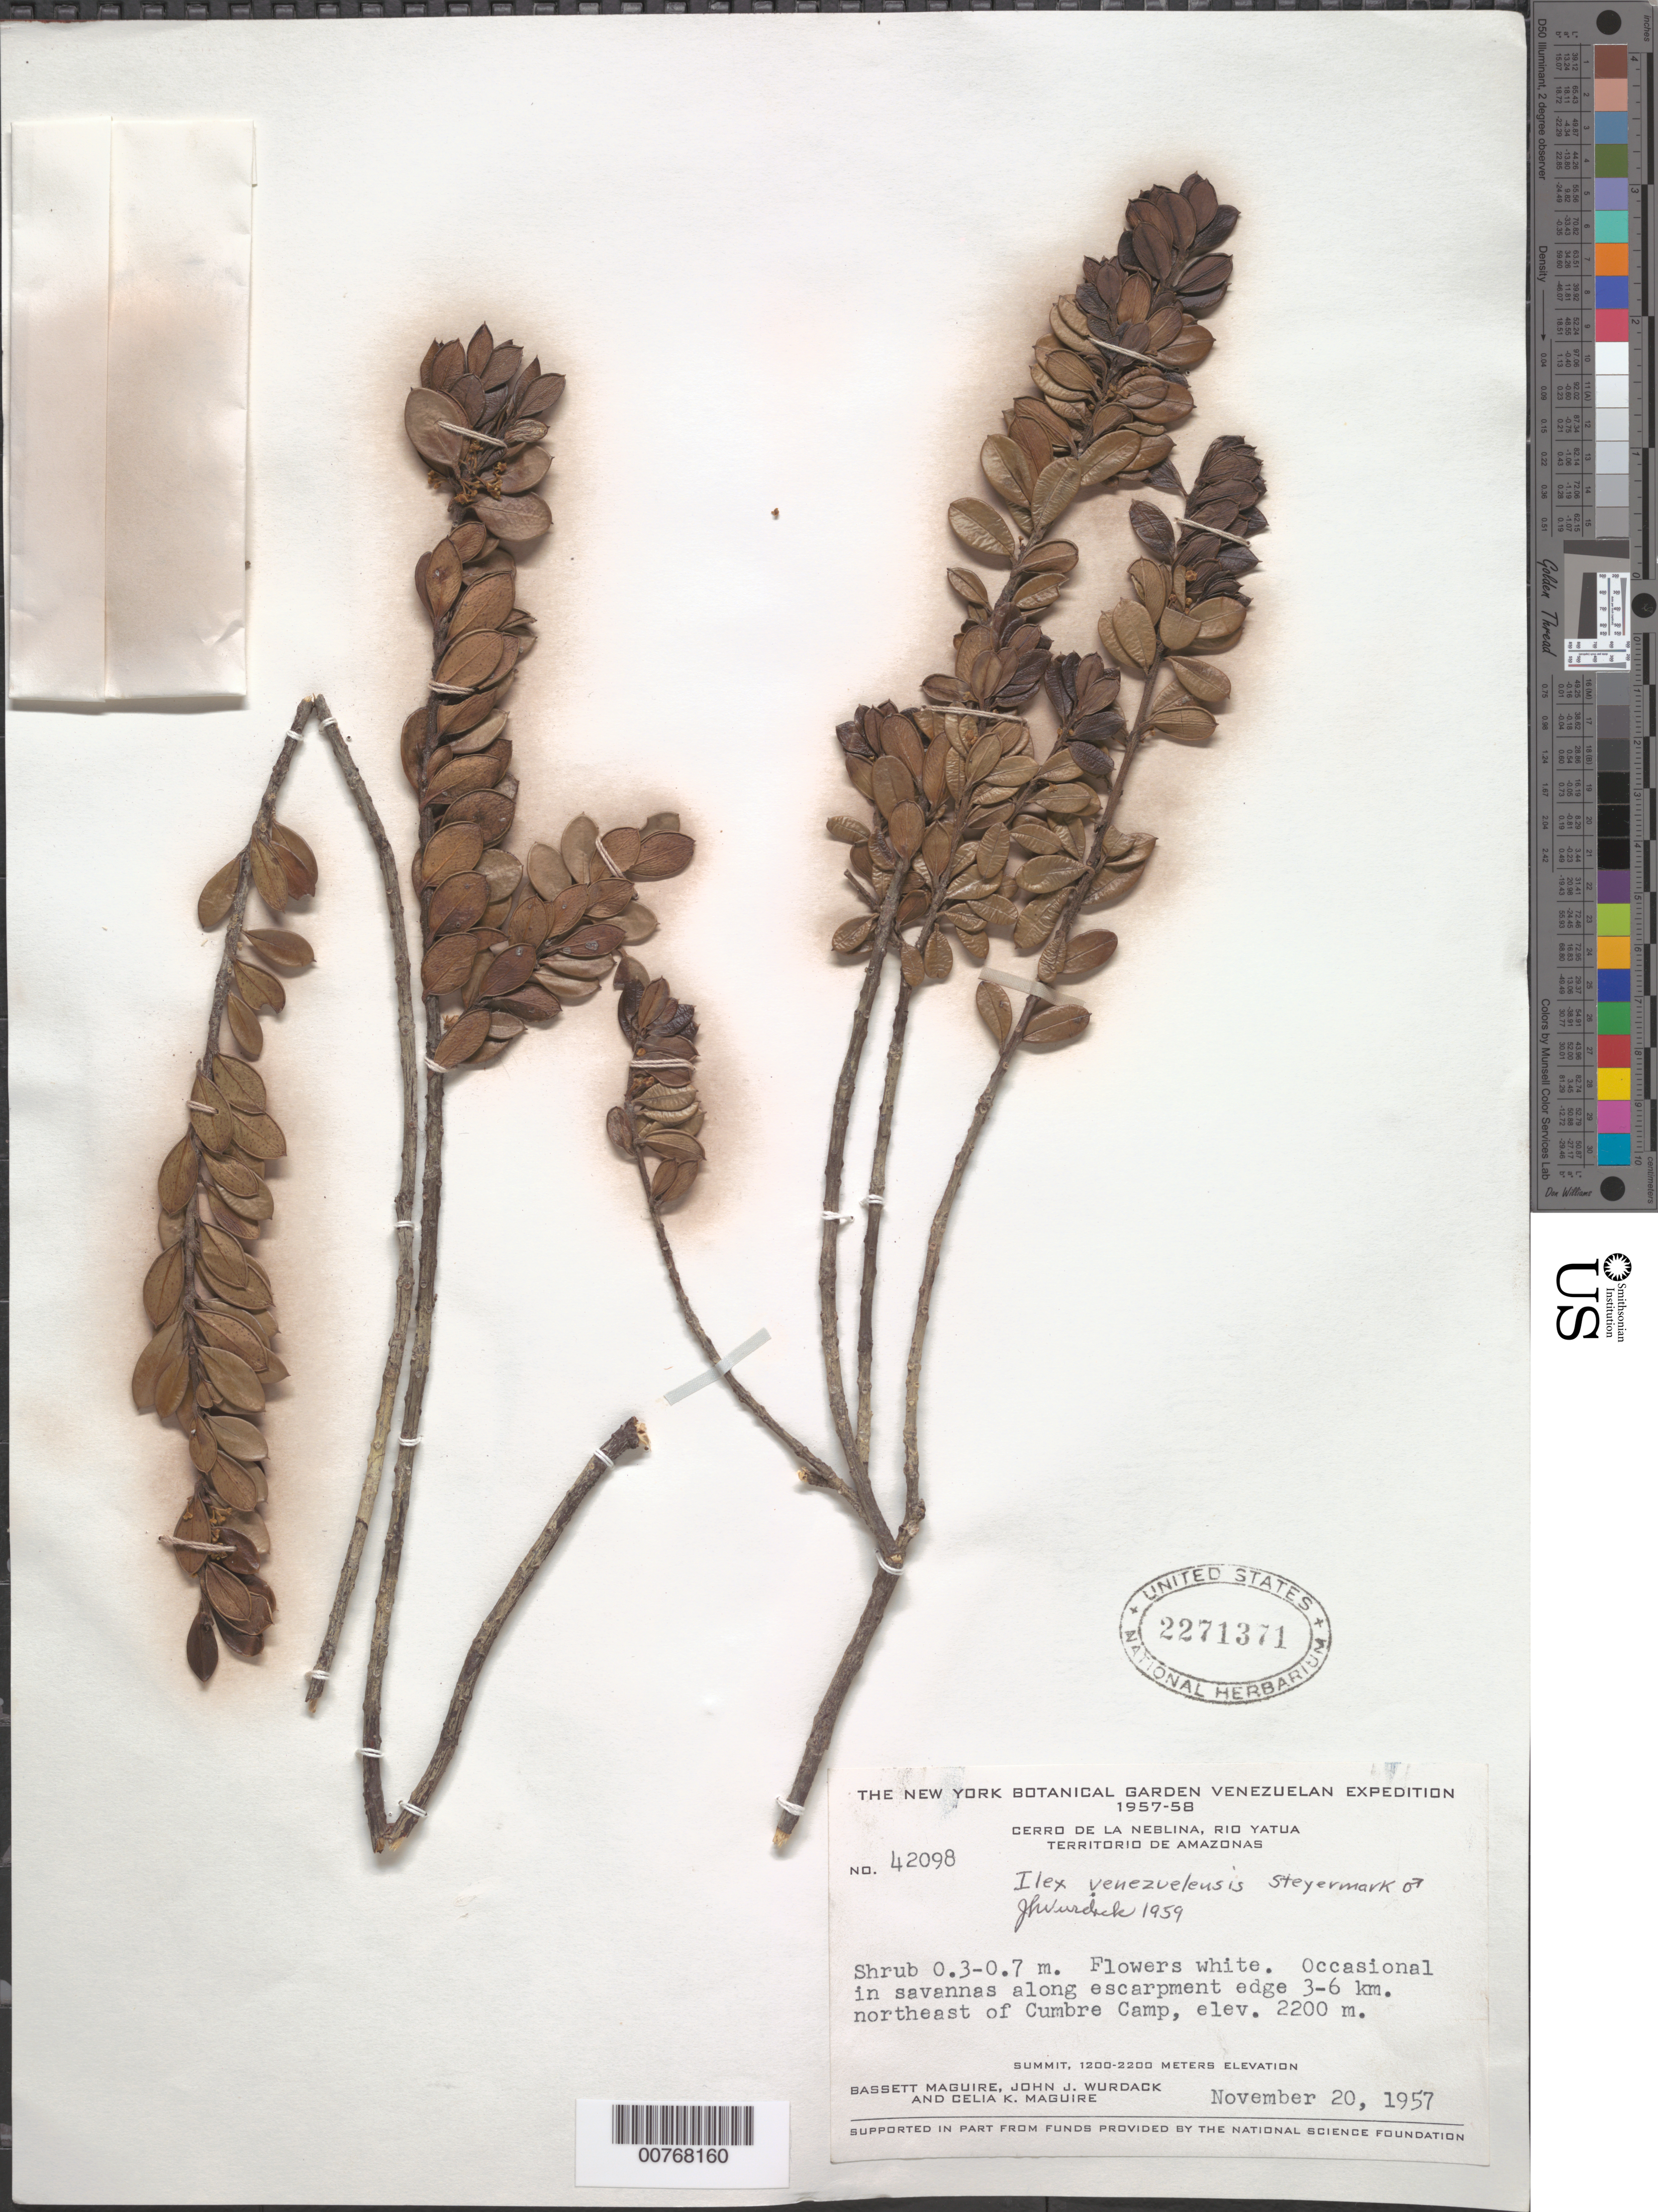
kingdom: Plantae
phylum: Tracheophyta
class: Magnoliopsida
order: Aquifoliales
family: Aquifoliaceae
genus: Ilex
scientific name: Ilex venezuelensis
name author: Steyerm.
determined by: Wurdack, John J., (US), US (UNITED STATES)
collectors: B. Maguire, J. J. Wurdack & C. K. Maguire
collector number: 42098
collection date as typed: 20-Nov-57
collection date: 1957-11-20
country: Venezuela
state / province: Amazonas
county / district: Río Negro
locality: Cerro de la Neblina, Río Yatua, 3-6 km NE of Cumbre Camp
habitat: Savannas along escarpment edge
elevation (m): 2200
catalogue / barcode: US 2271371